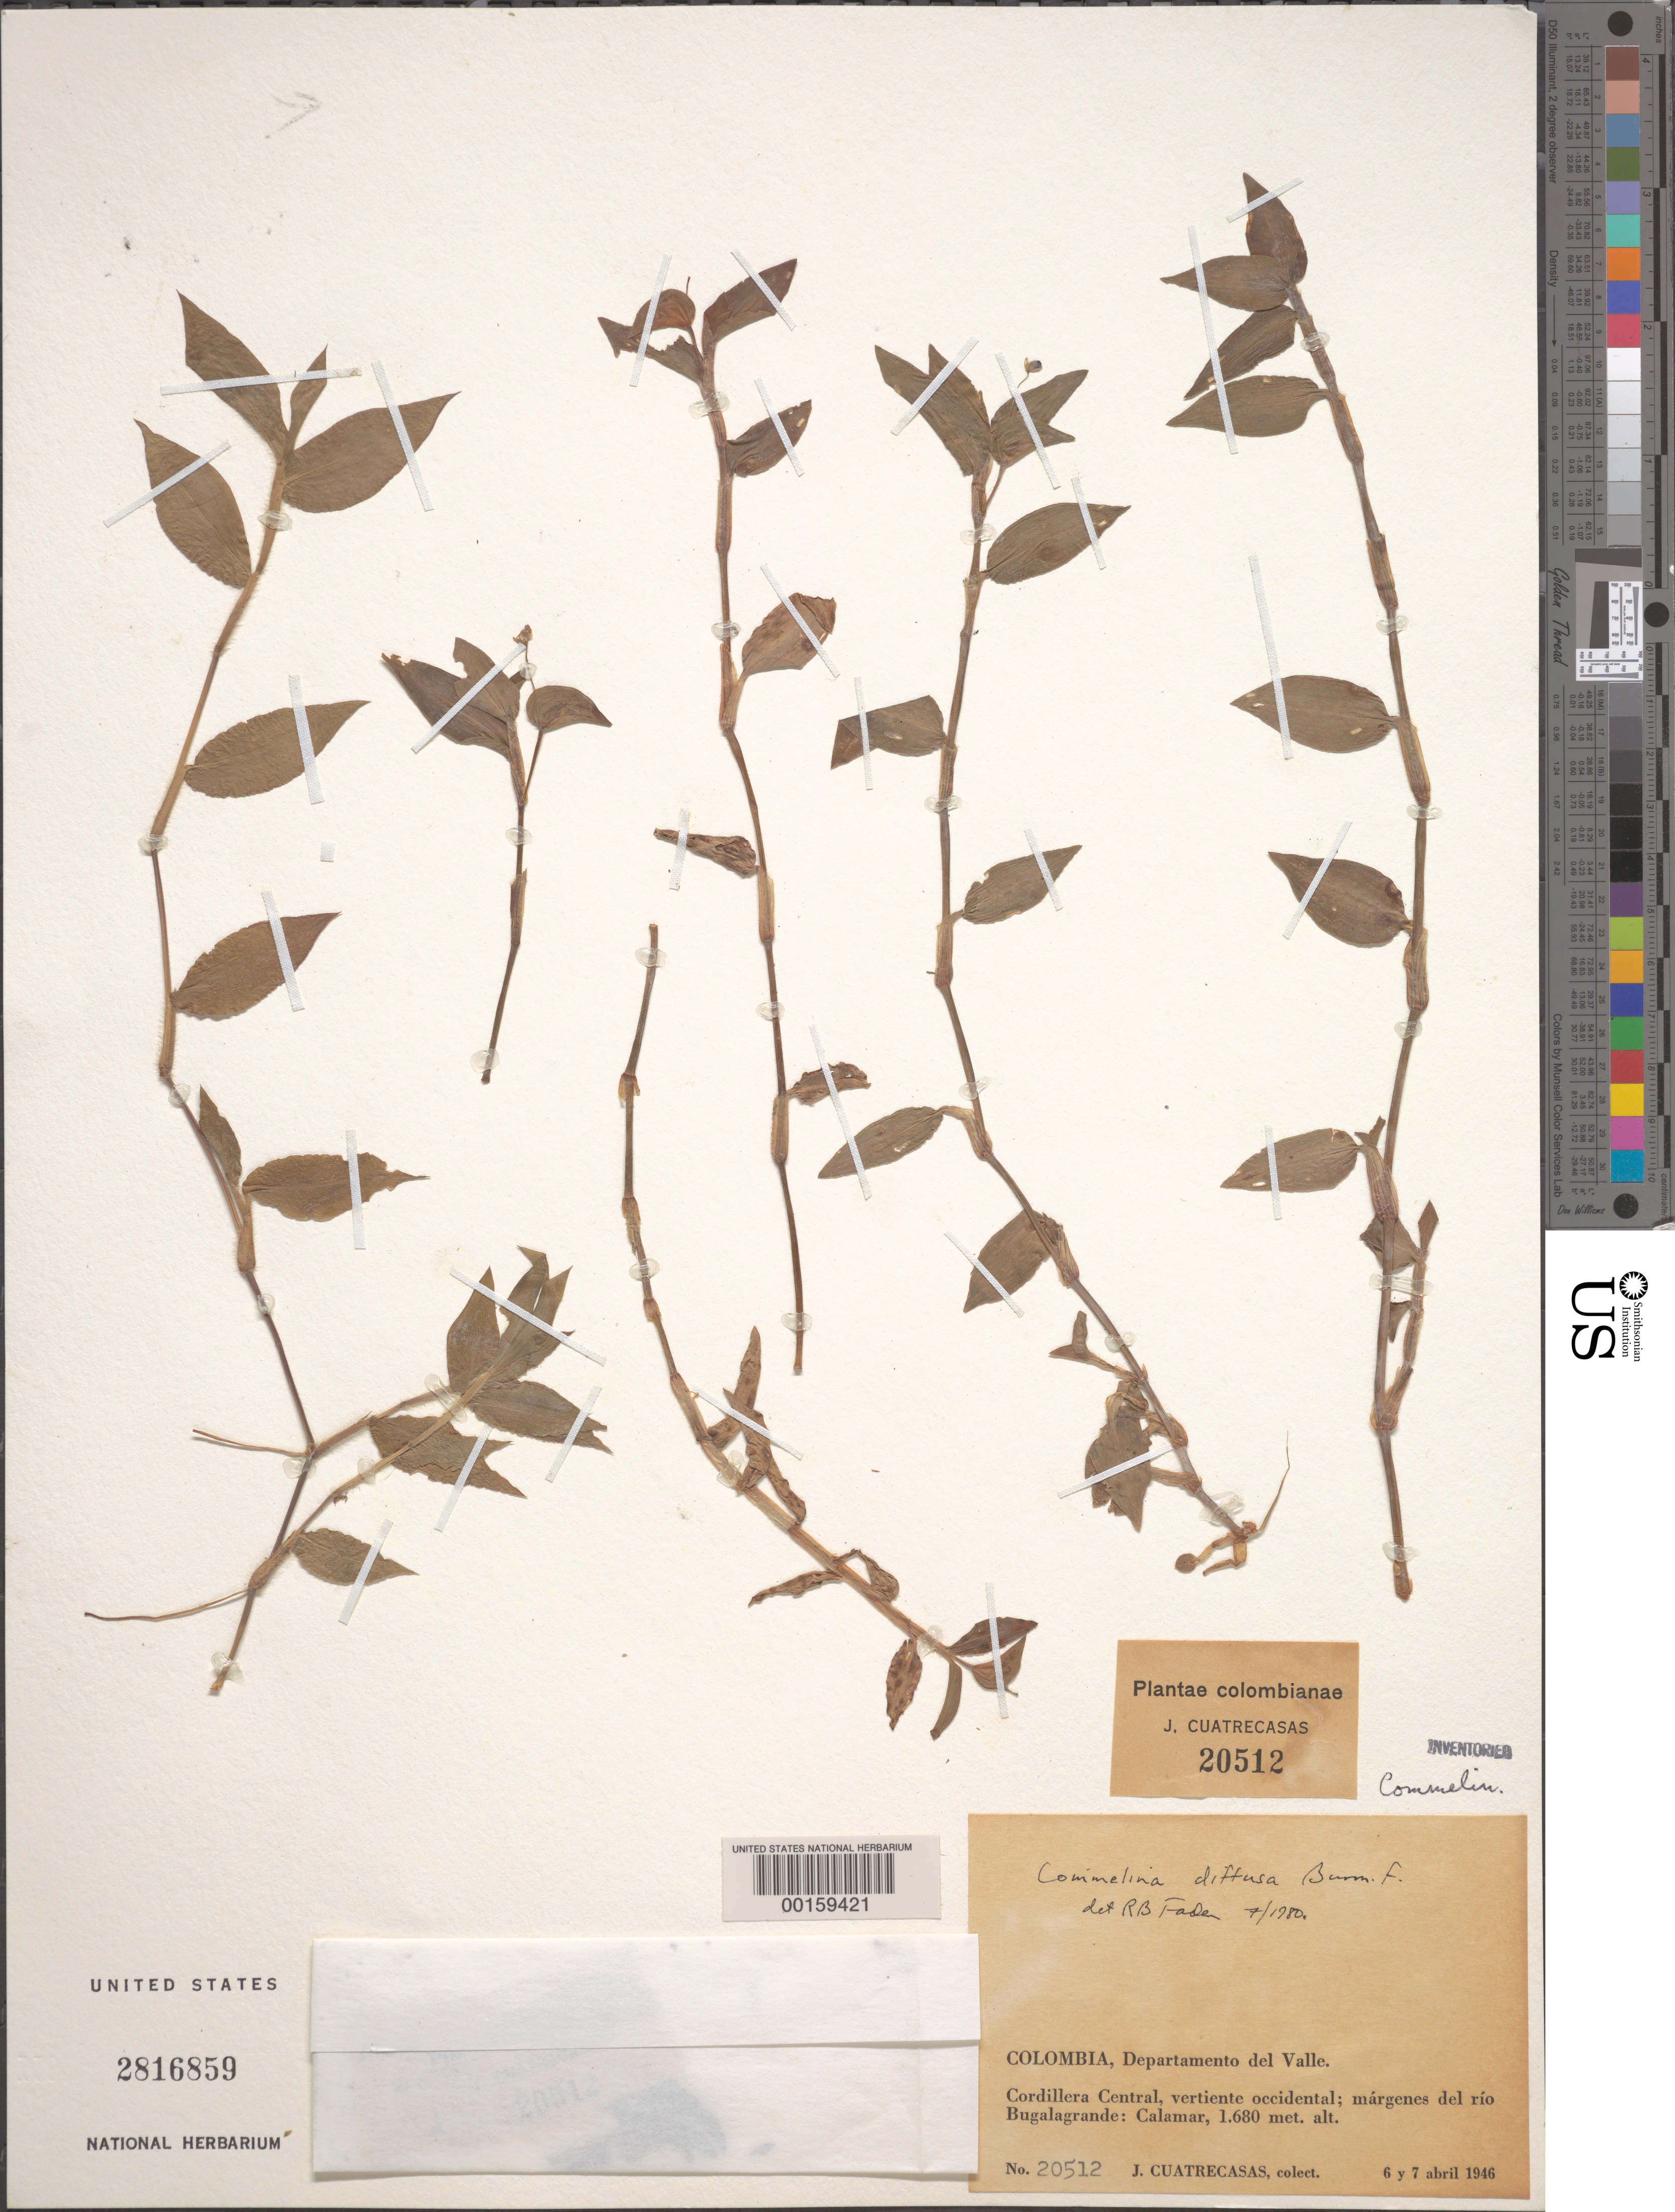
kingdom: Plantae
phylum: Tracheophyta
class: Liliopsida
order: Commelinales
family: Commelinaceae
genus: Commelina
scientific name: Commelina diffusa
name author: Burm. f.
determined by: Faden, Robert B., (US), Smithsonian Institution - National Museum of Natural History (UNITED STATES)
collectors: J. Cuatrecasas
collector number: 20512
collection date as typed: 06 Apr 1946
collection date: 1946-04-06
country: Colombia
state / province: Valle del Cauca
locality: Cordillera Central; bordering Rio Bugla Grande, Calamar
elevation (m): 1680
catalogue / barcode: US 2816859